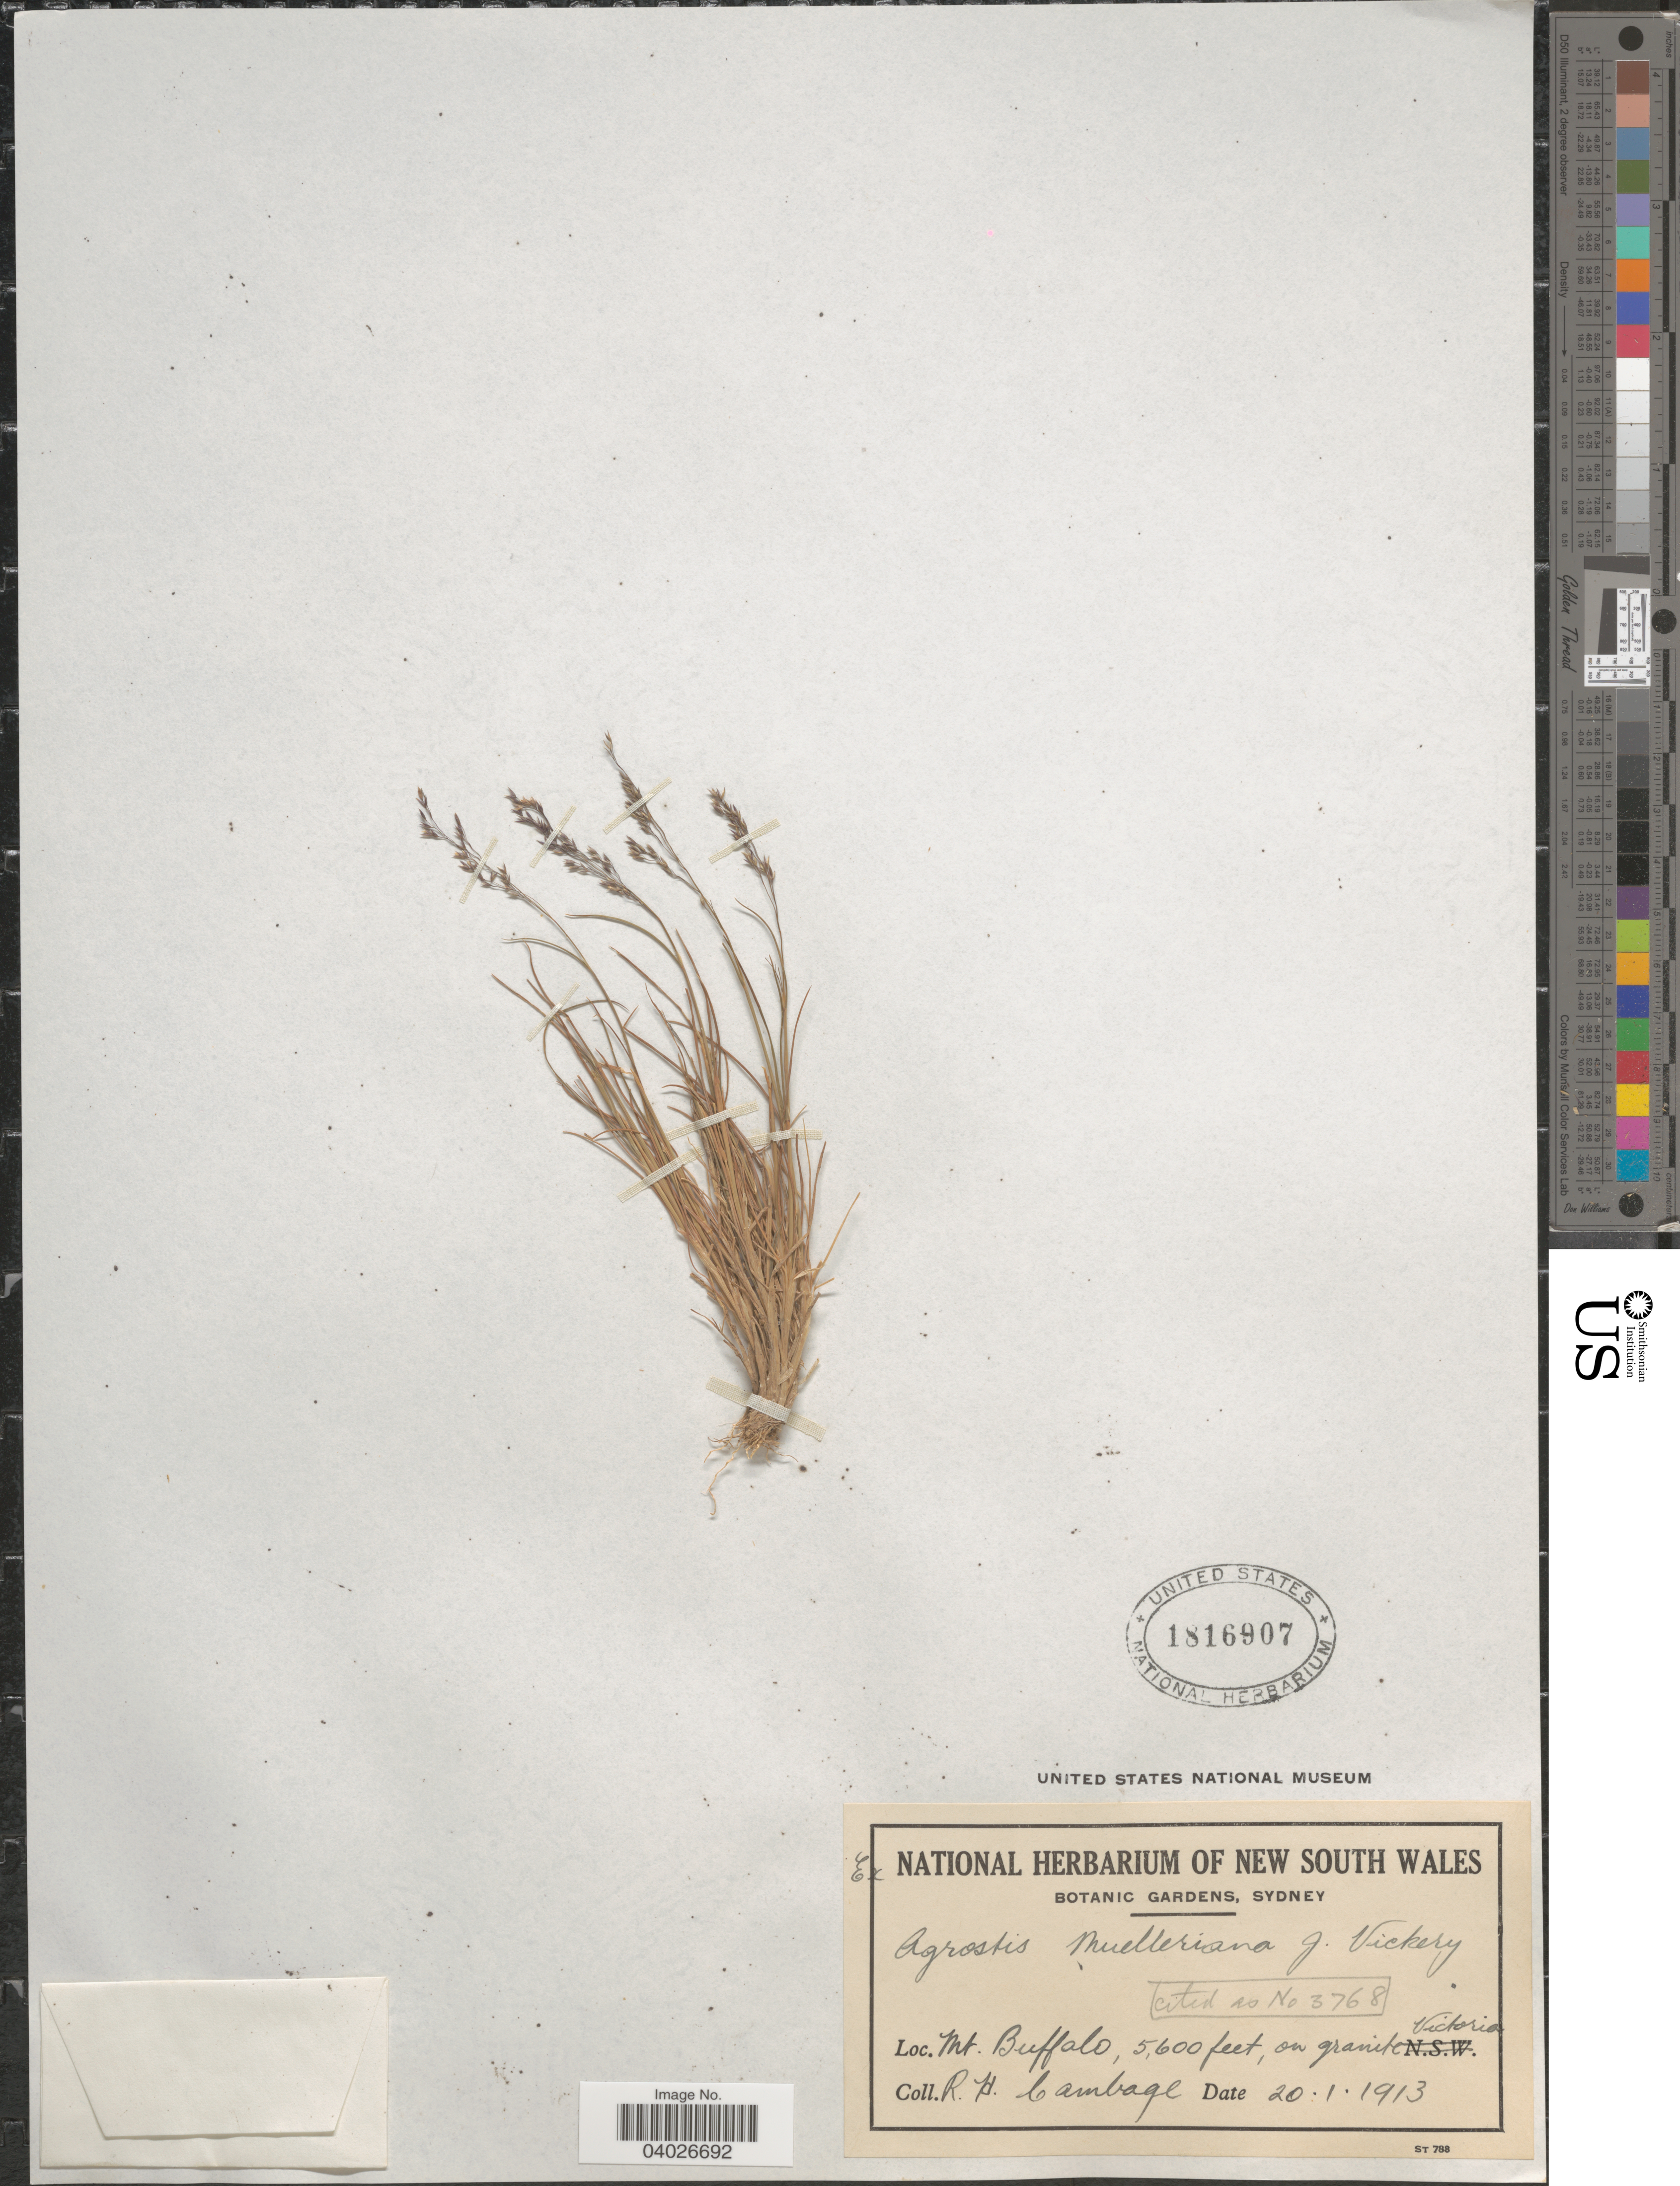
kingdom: Plantae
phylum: Tracheophyta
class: Liliopsida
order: Poales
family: Poaceae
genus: Agrostis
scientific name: Agrostis muelleriana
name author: Vickery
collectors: R. Cambage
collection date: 1913-01-20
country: Australia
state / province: Victoria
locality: Mt. Buffalo, on granite, Victoria.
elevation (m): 1707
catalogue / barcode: US 1816907